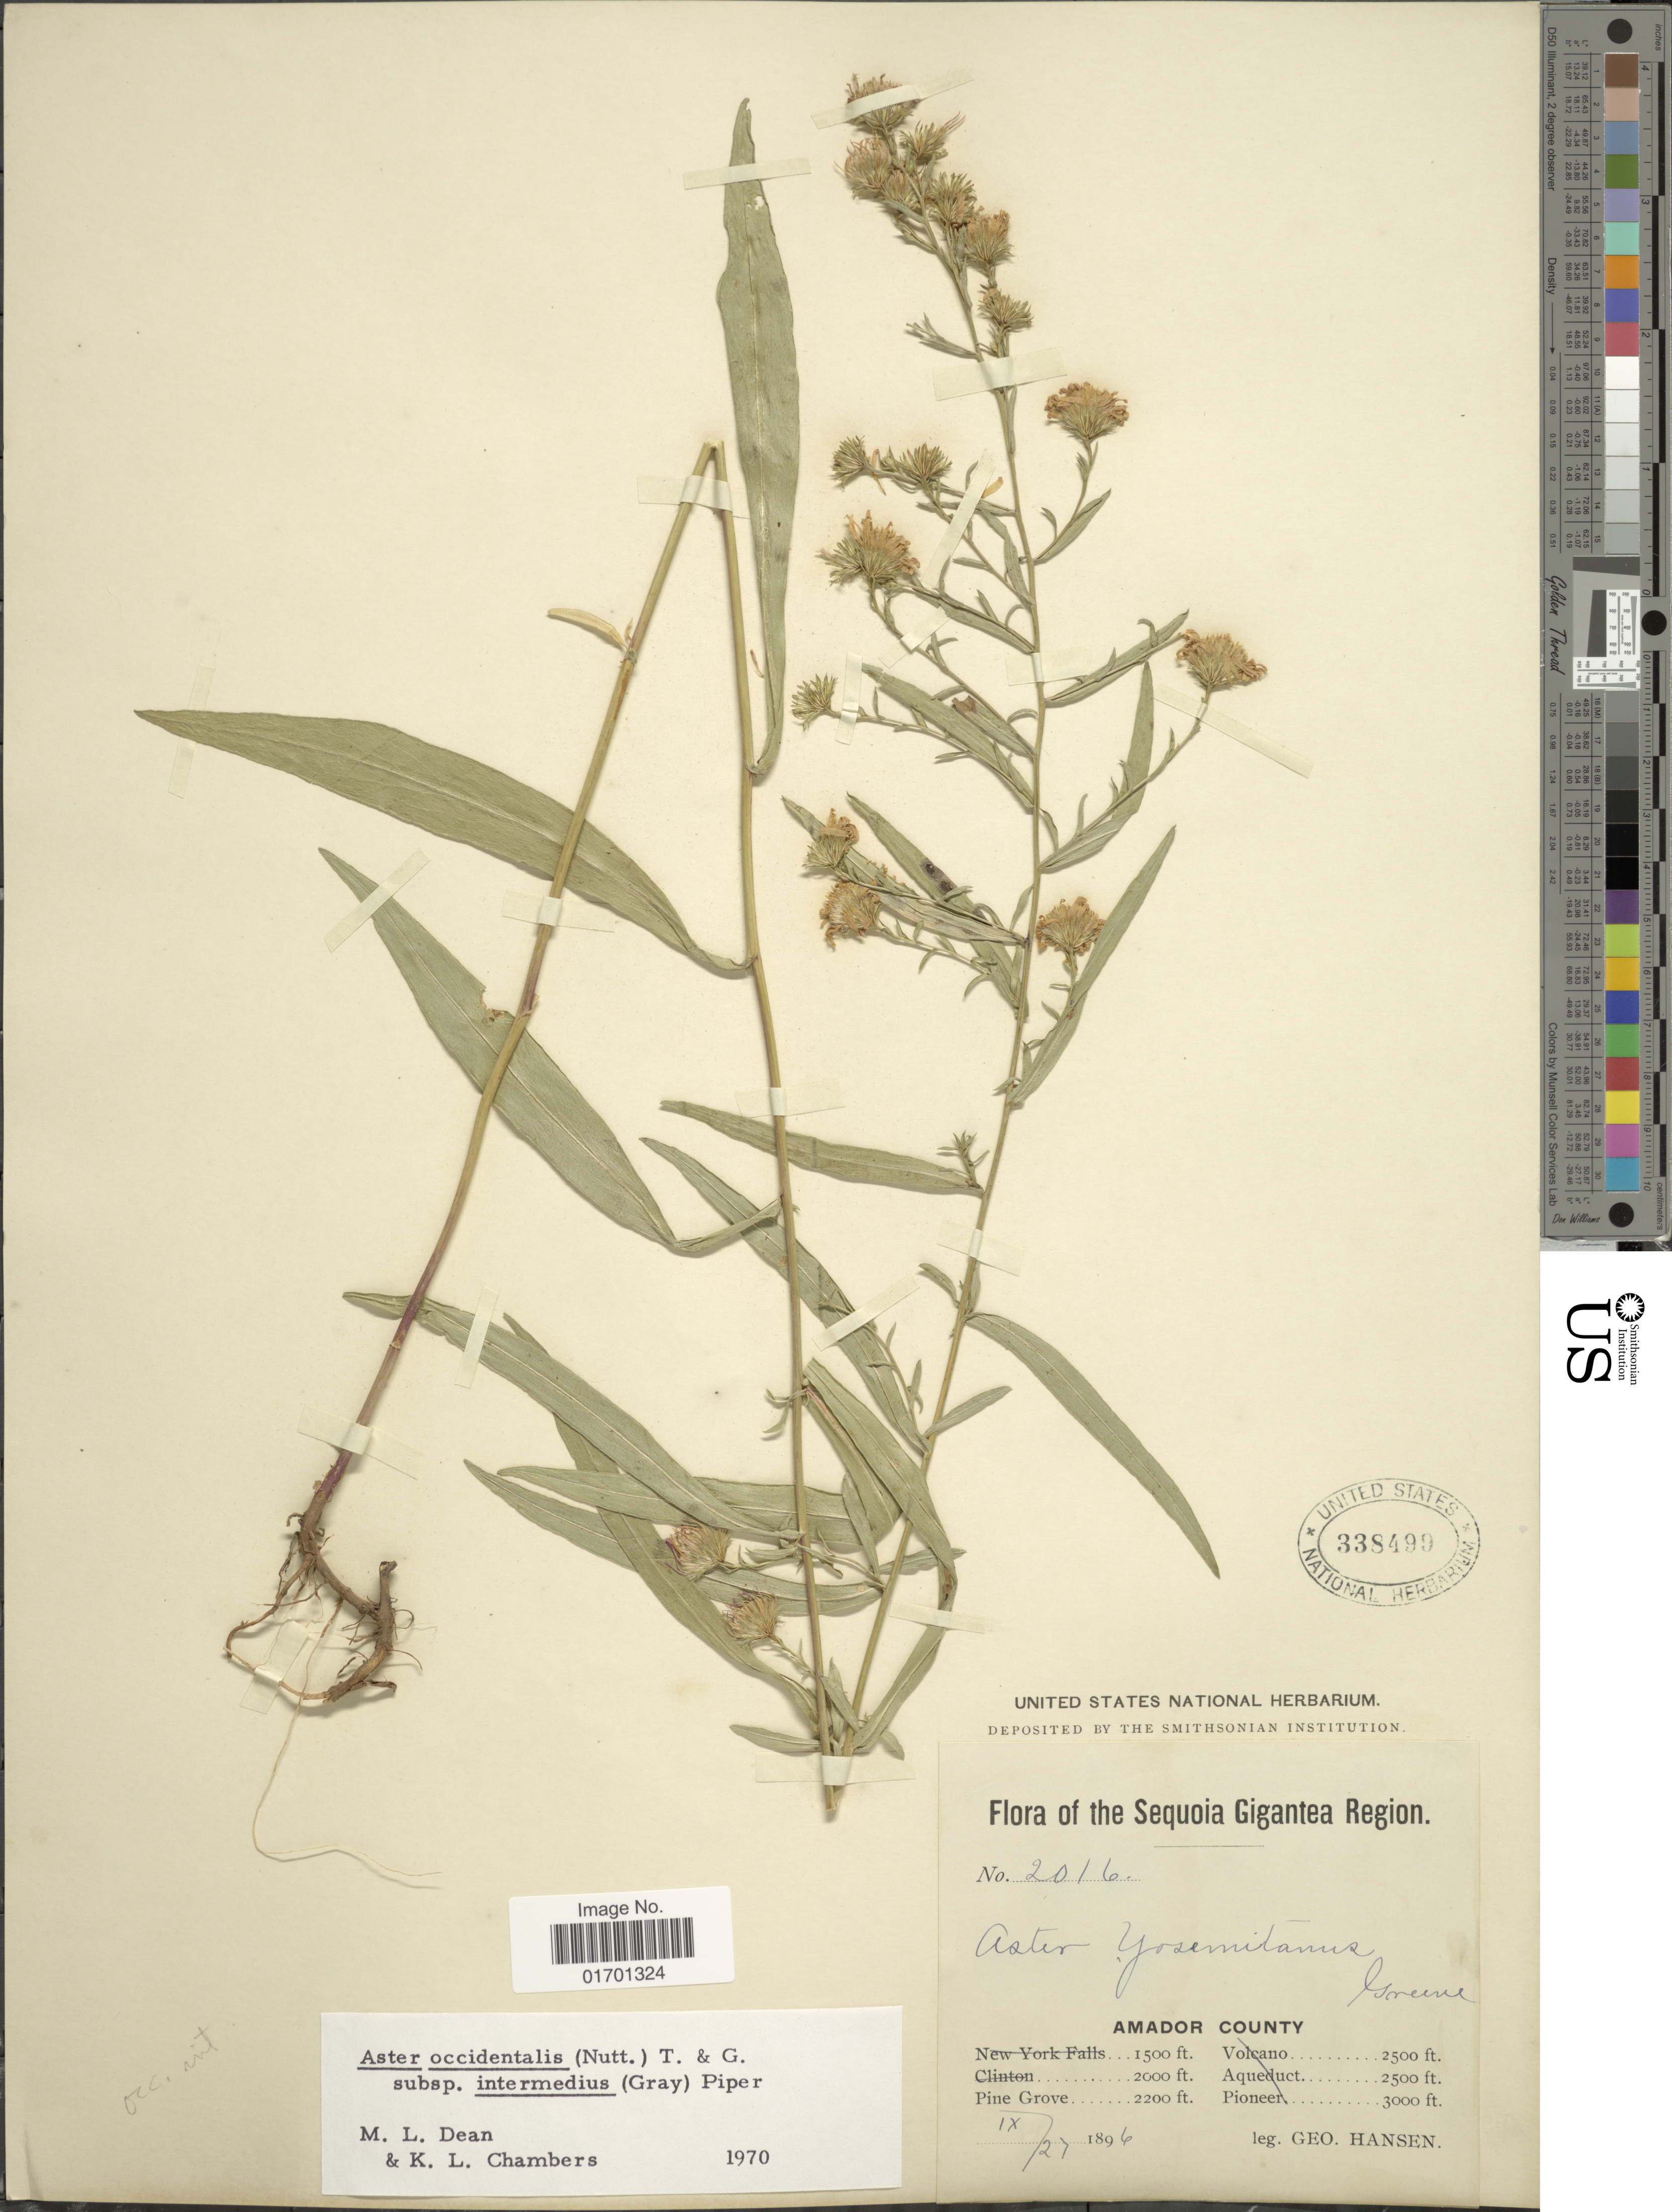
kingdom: Plantae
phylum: Tracheophyta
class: Magnoliopsida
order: Asterales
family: Asteraceae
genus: Symphyotrichum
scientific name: Symphyotrichum spathulatum var. intermedium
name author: (A. Gray) G.L. Nesom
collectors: G. Hansen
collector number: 2016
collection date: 1896-09-27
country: United States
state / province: California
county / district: Amador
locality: The Sequoia Gigantea Region, Amador County, Pine Grove.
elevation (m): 671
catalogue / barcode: US 338499